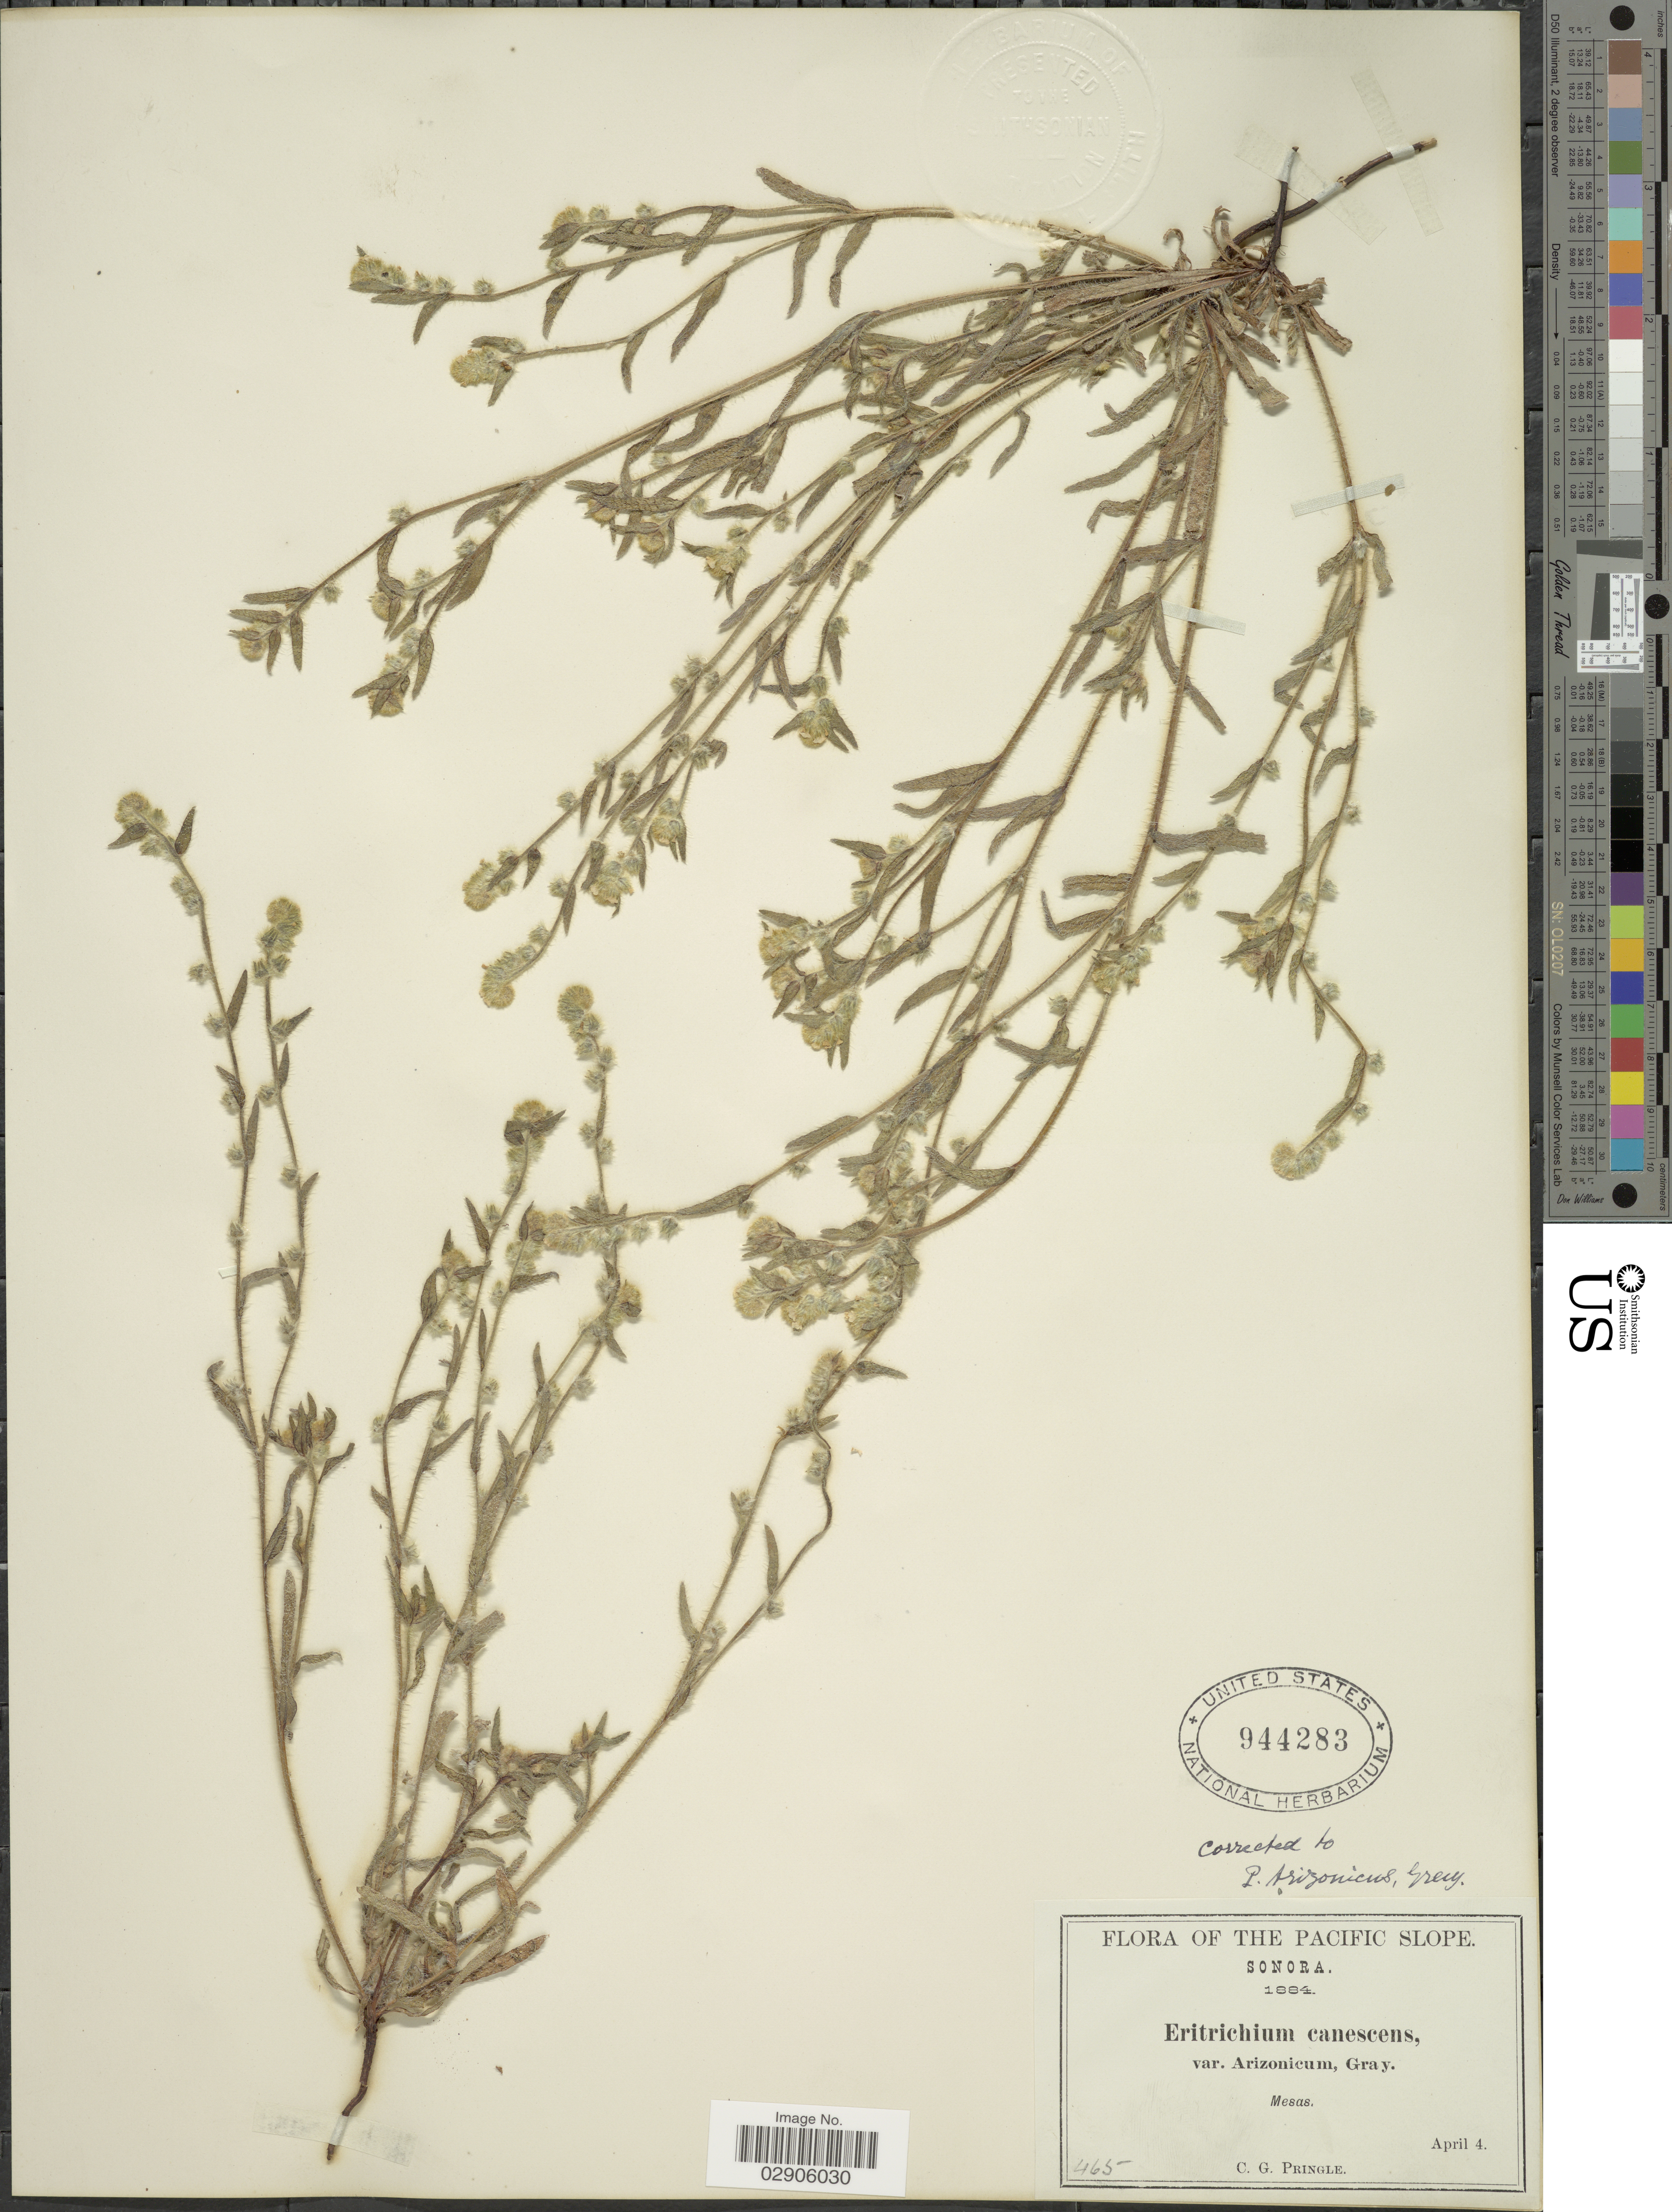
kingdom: Plantae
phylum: Tracheophyta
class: Magnoliopsida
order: Boraginales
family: Boraginaceae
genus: Plagiobothrys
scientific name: Plagiobothrys arizonicus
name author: (A. Gray) Greene ex A. Gray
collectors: C. G. Pringle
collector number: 465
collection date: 1884-04-04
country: Mexico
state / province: Sonora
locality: The Pacific Slope, Mesas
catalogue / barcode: US 944283